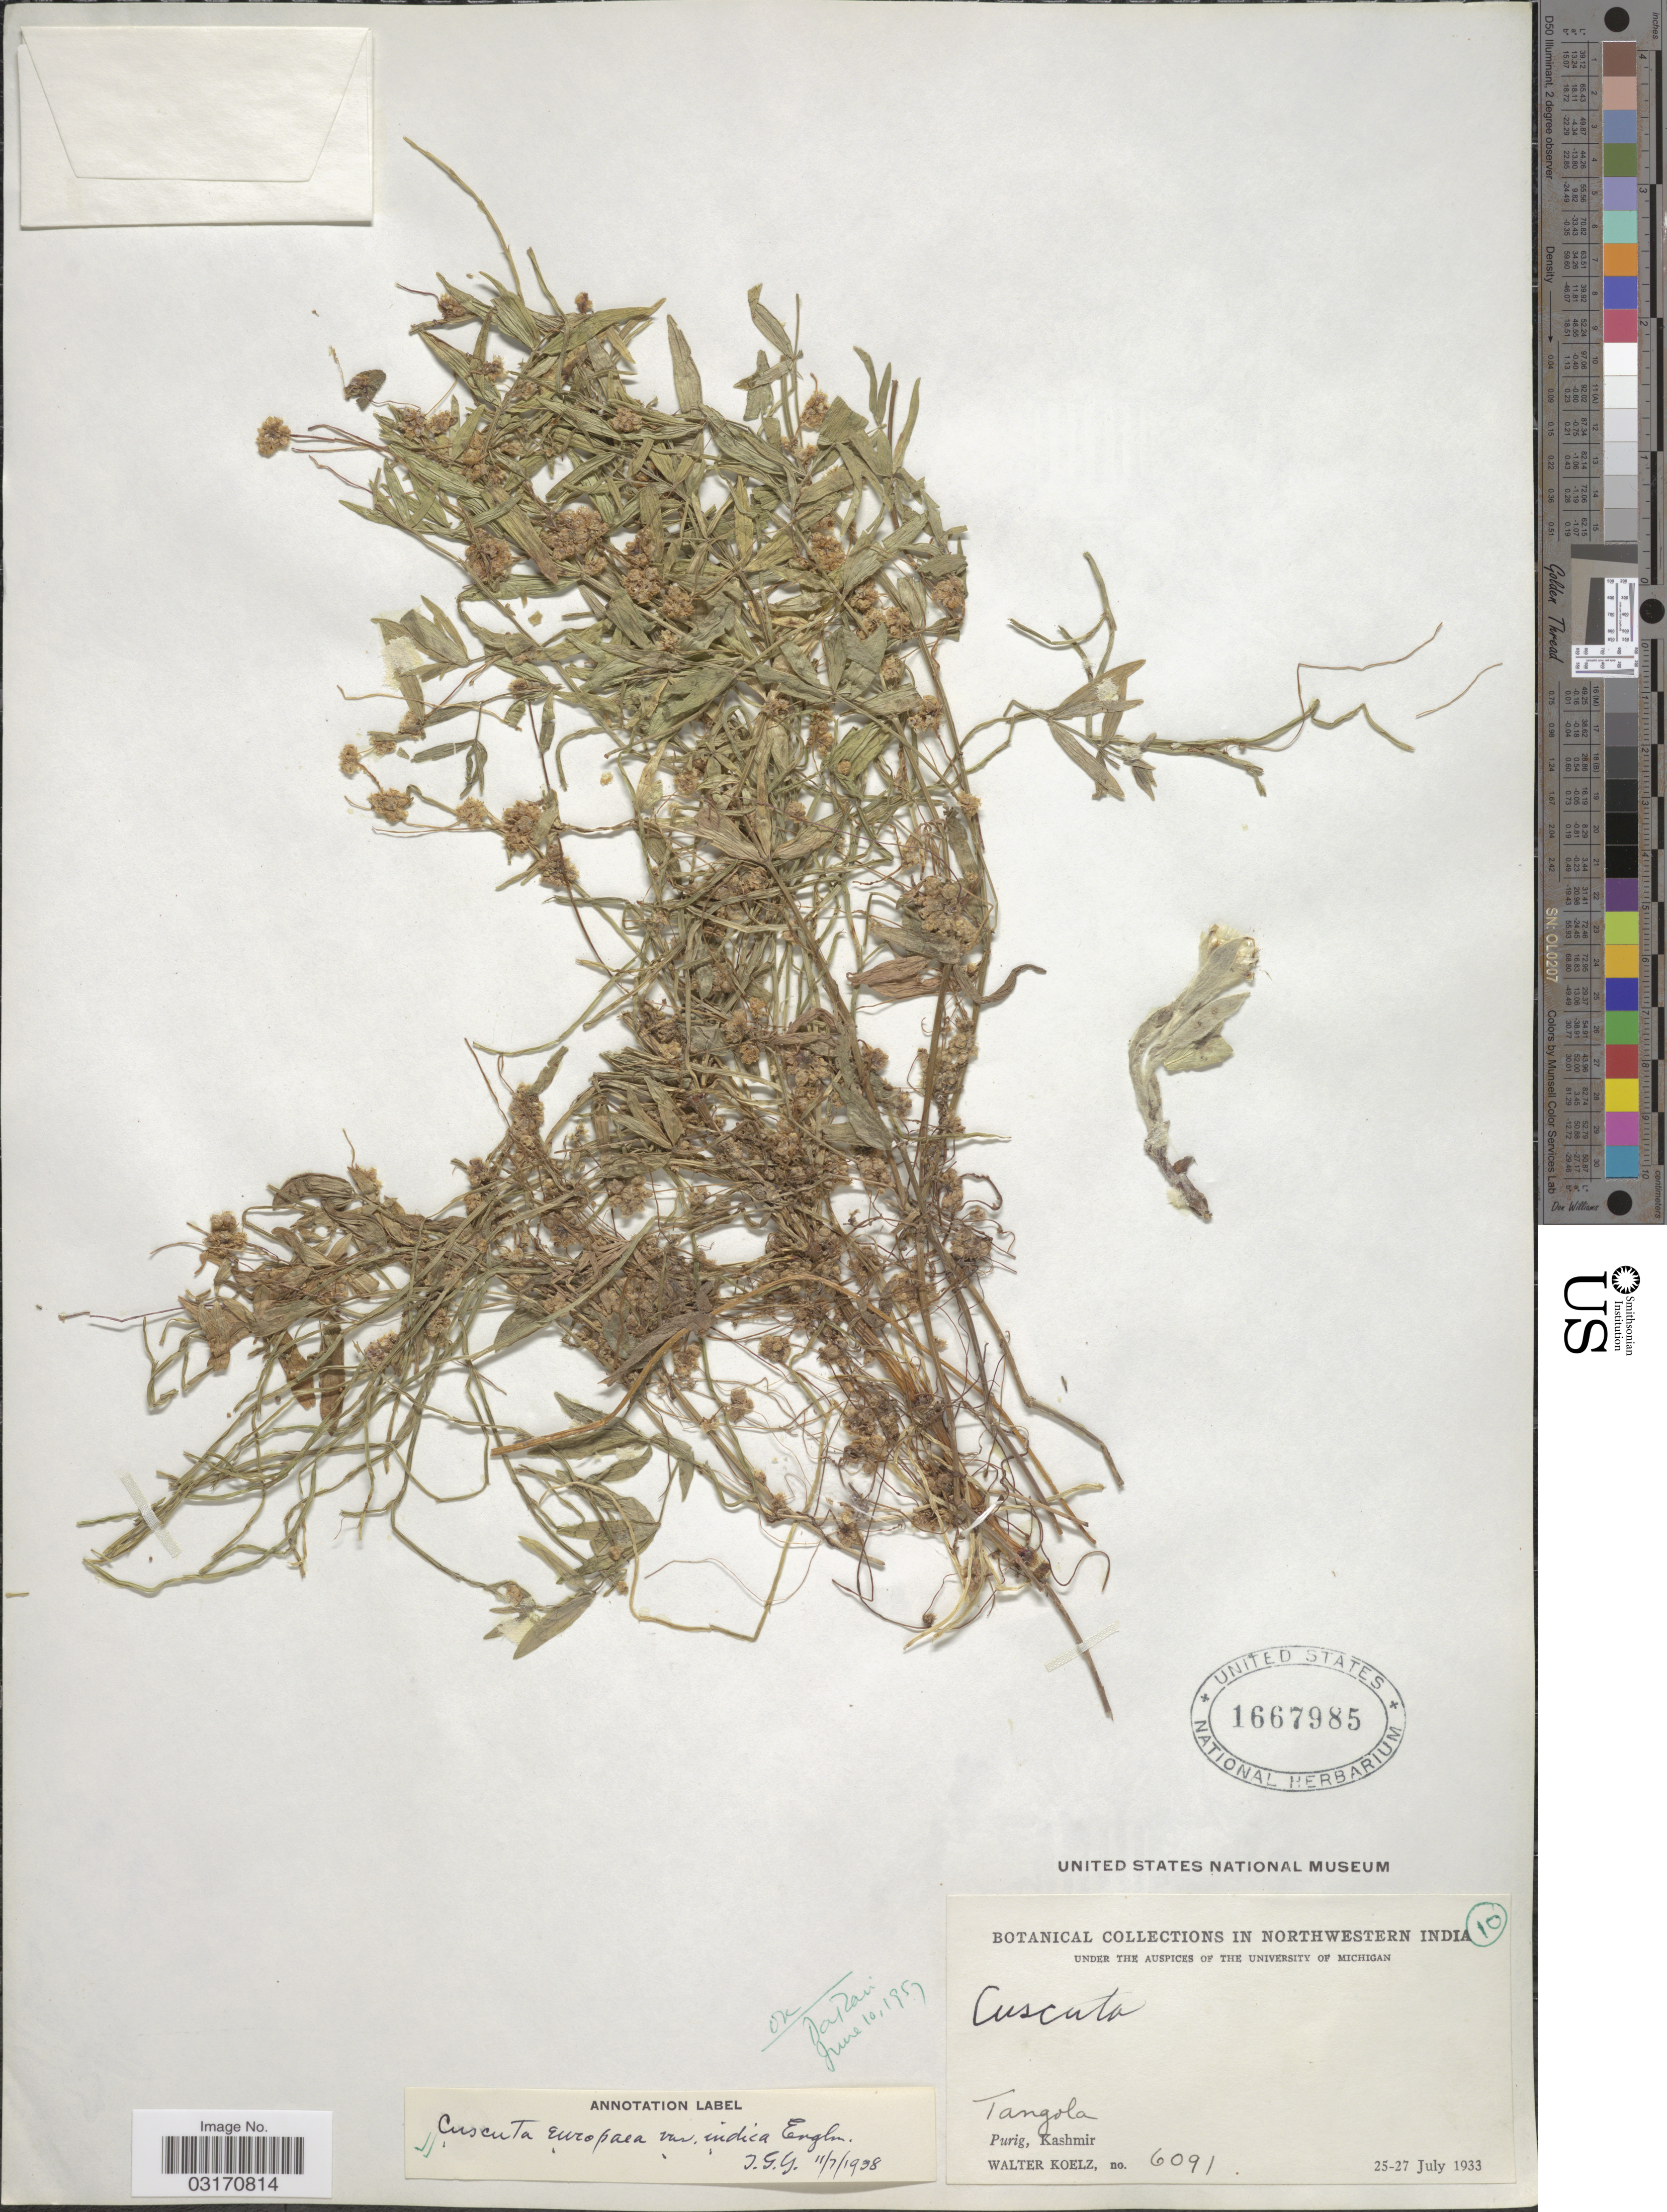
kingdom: Plantae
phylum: Tracheophyta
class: Magnoliopsida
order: Solanales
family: Convolvulaceae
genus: Cuscuta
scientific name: Cuscuta europaea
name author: L.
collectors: W. N. Koelz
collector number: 6091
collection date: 1933-07-25/1933-07-27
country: India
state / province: Jammu and Kashmir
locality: Northwestern India. Tangola. Purig, Kashmir.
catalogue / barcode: US 1667985